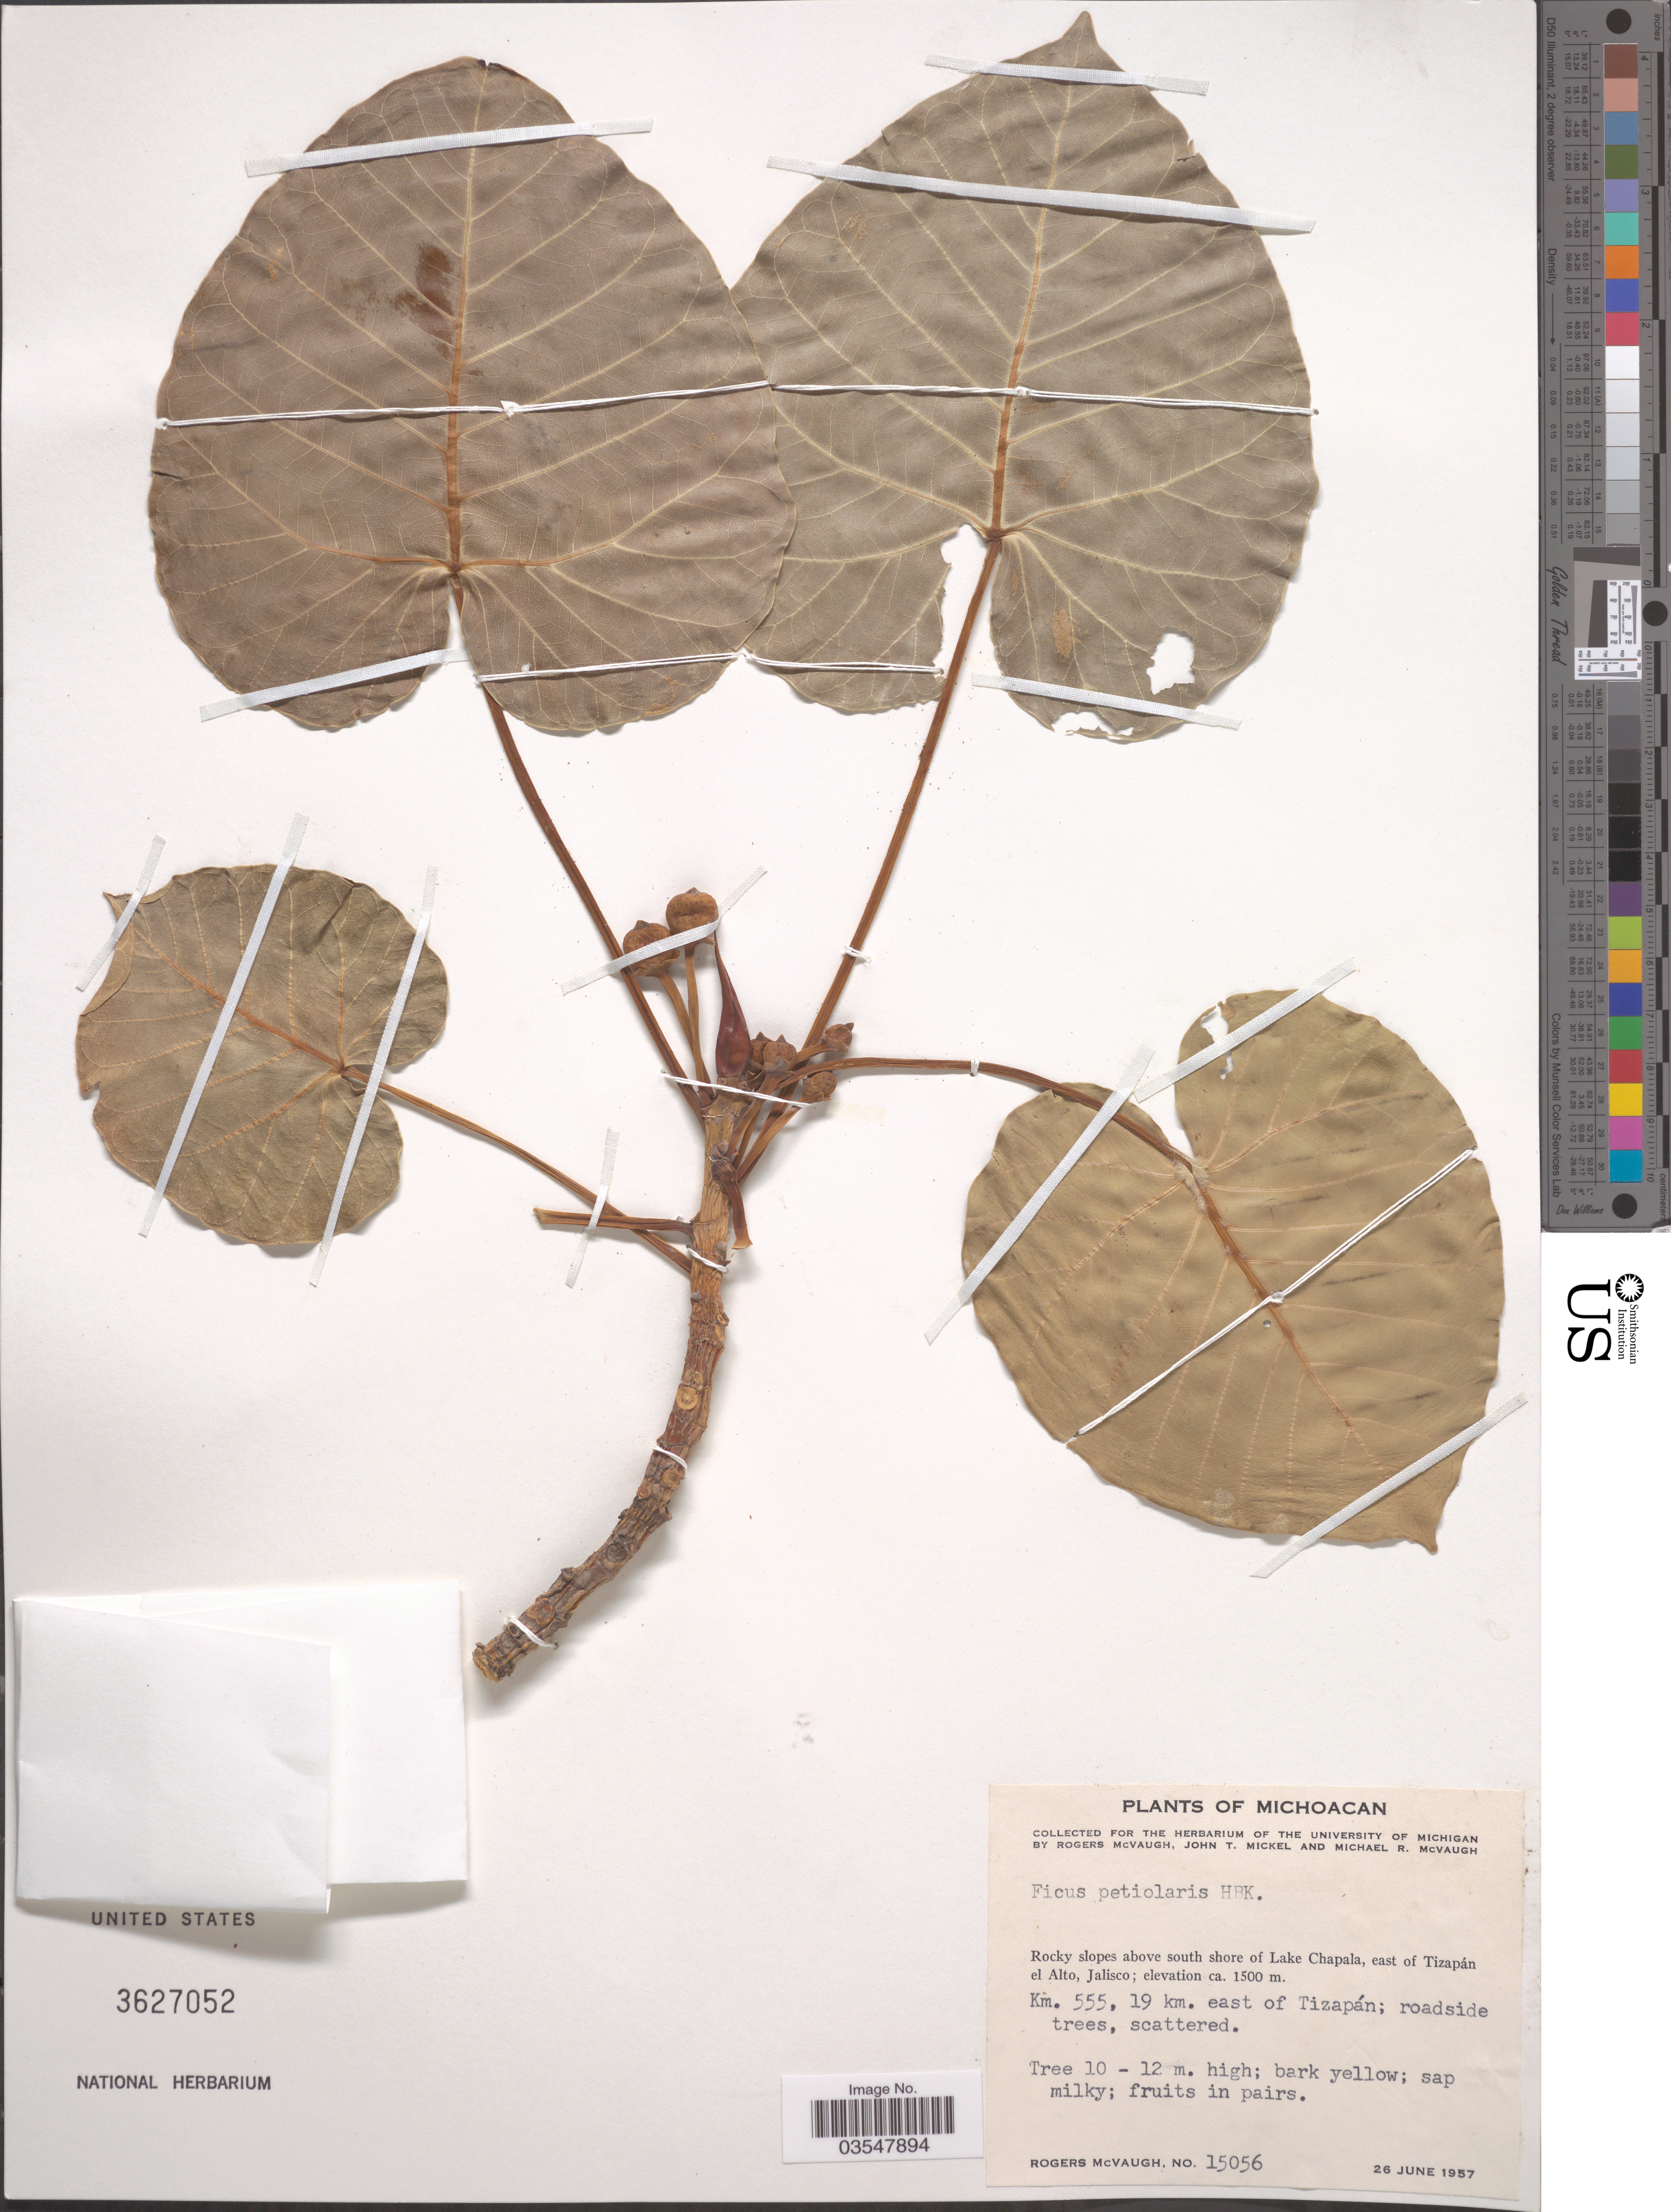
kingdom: Plantae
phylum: Tracheophyta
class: Magnoliopsida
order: Rosales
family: Moraceae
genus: Ficus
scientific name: Ficus petiolaris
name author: Kunth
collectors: R. McVaugh, J. T. Mickel & M. R. McVaugh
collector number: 15056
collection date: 1957-06-26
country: Mexico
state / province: Jalisco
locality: Rocky slopes above south shore of Lake Chapala, east of Tizapán el Alto, Jalisco. Km. 555, 19 km. east of Tizapán.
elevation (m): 1500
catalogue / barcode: US 3627052